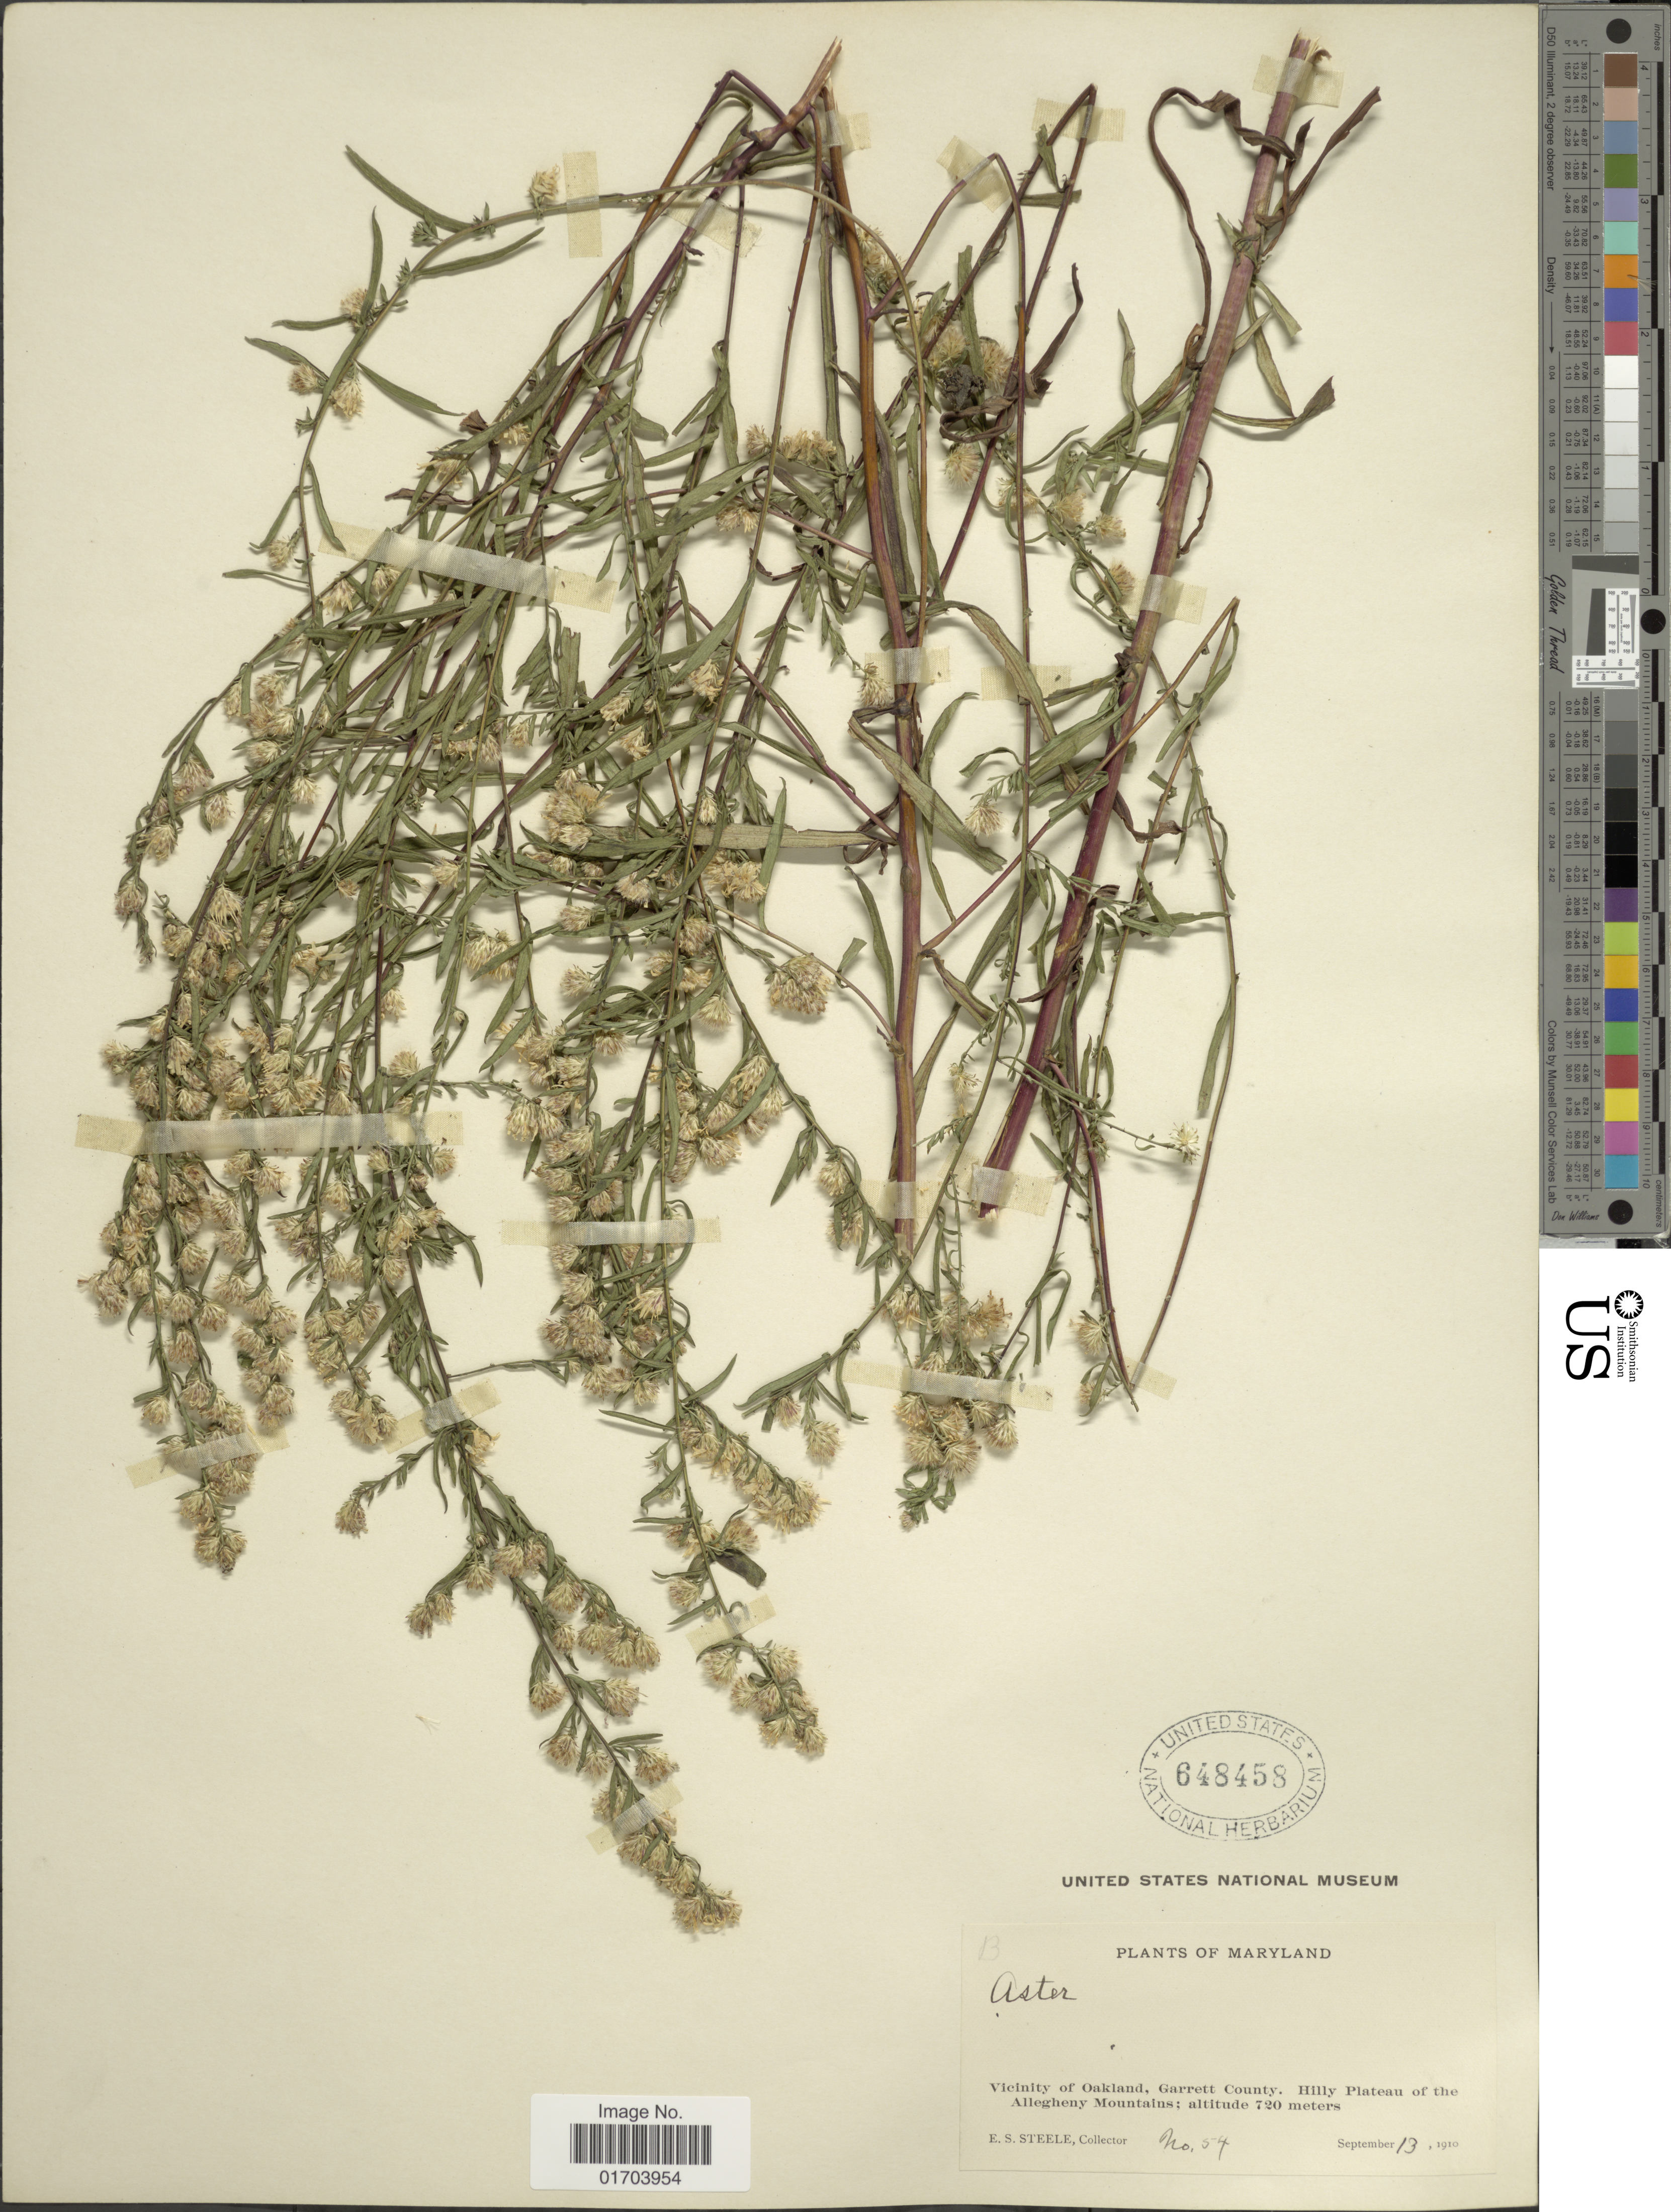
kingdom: Plantae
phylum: Tracheophyta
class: Magnoliopsida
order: Asterales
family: Asteraceae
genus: Aster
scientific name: Aster asparagoides E.S. Steele sp. nov. ined.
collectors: E. Steele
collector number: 54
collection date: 1910-09-13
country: United States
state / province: Maryland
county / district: Garrett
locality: Vicinity of Oakland, Garrett County. Hilly Plateau of the Allegheny Mountains.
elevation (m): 720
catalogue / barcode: US 648458